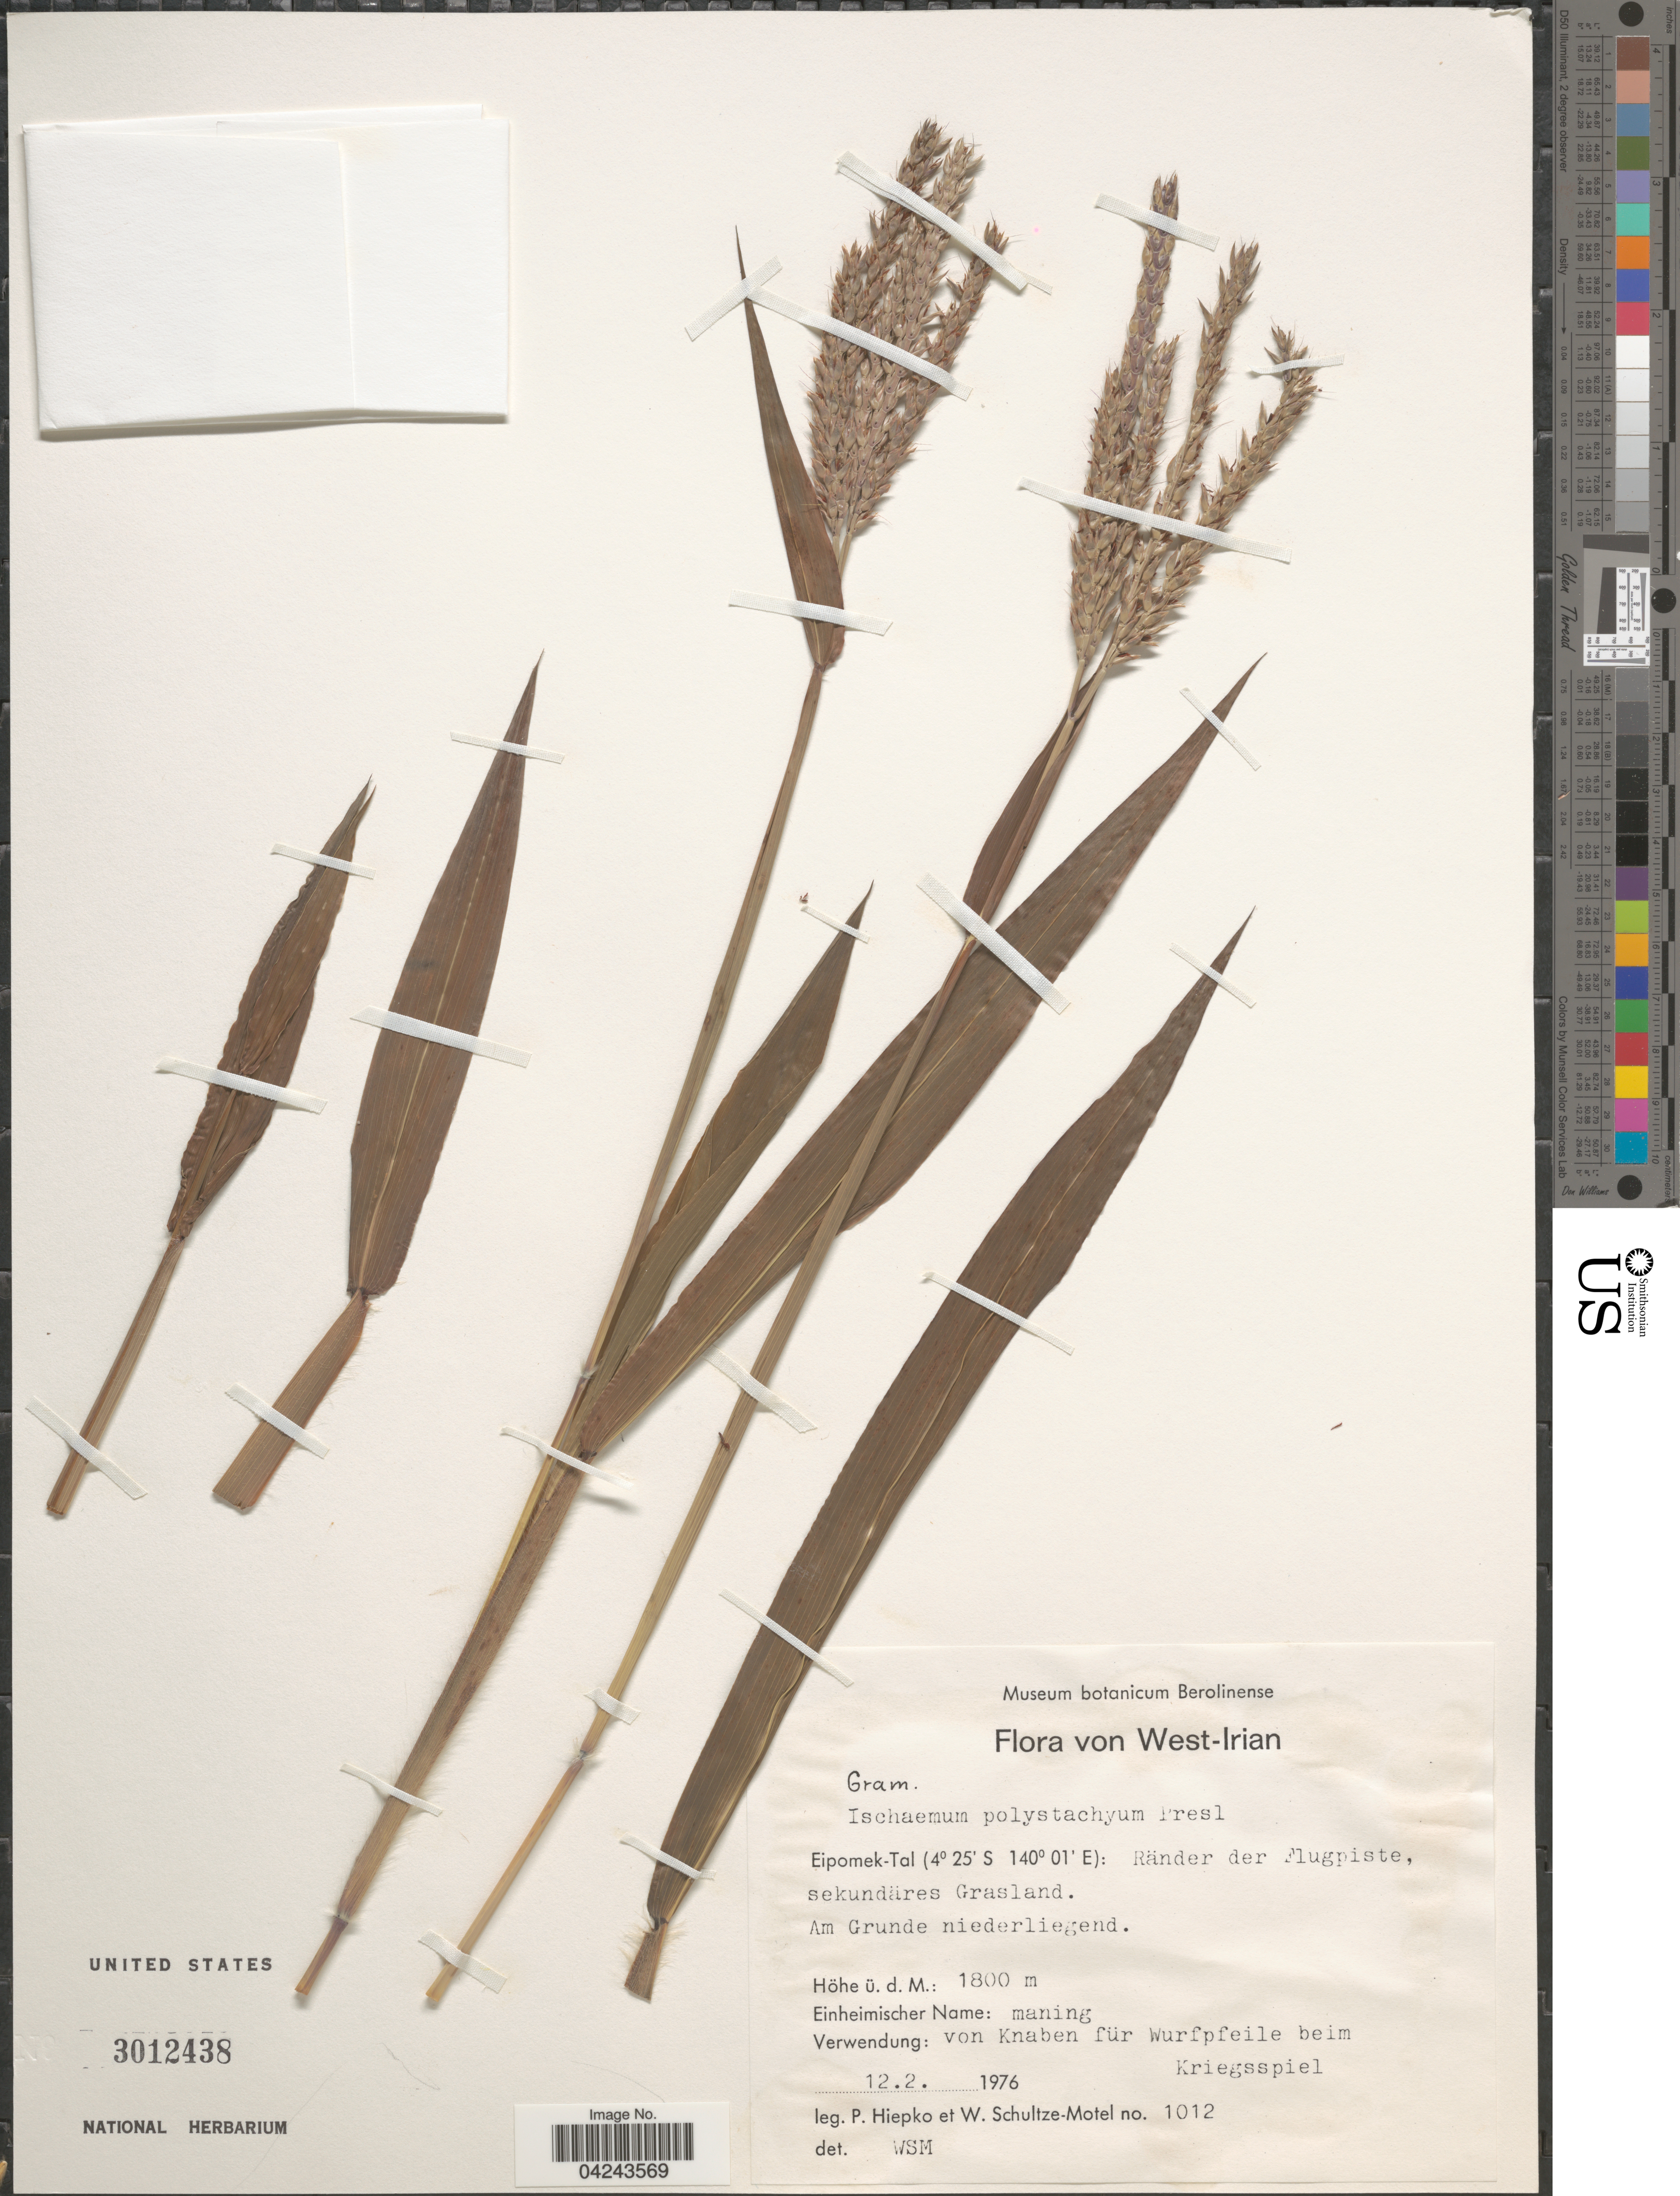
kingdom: Plantae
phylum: Tracheophyta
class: Liliopsida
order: Poales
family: Poaceae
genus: Ischaemum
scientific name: Ischaemum polystachyum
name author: J. Presl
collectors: P. H. Hiepko & W. Schultze-Motel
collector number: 1012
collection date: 1976-02-12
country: Indonesia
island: New Guinea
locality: West-Irian. Eipomek-Tal: Rändern der Flugpiste, sekundäres Grasland.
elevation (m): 1800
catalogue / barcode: US 3012438